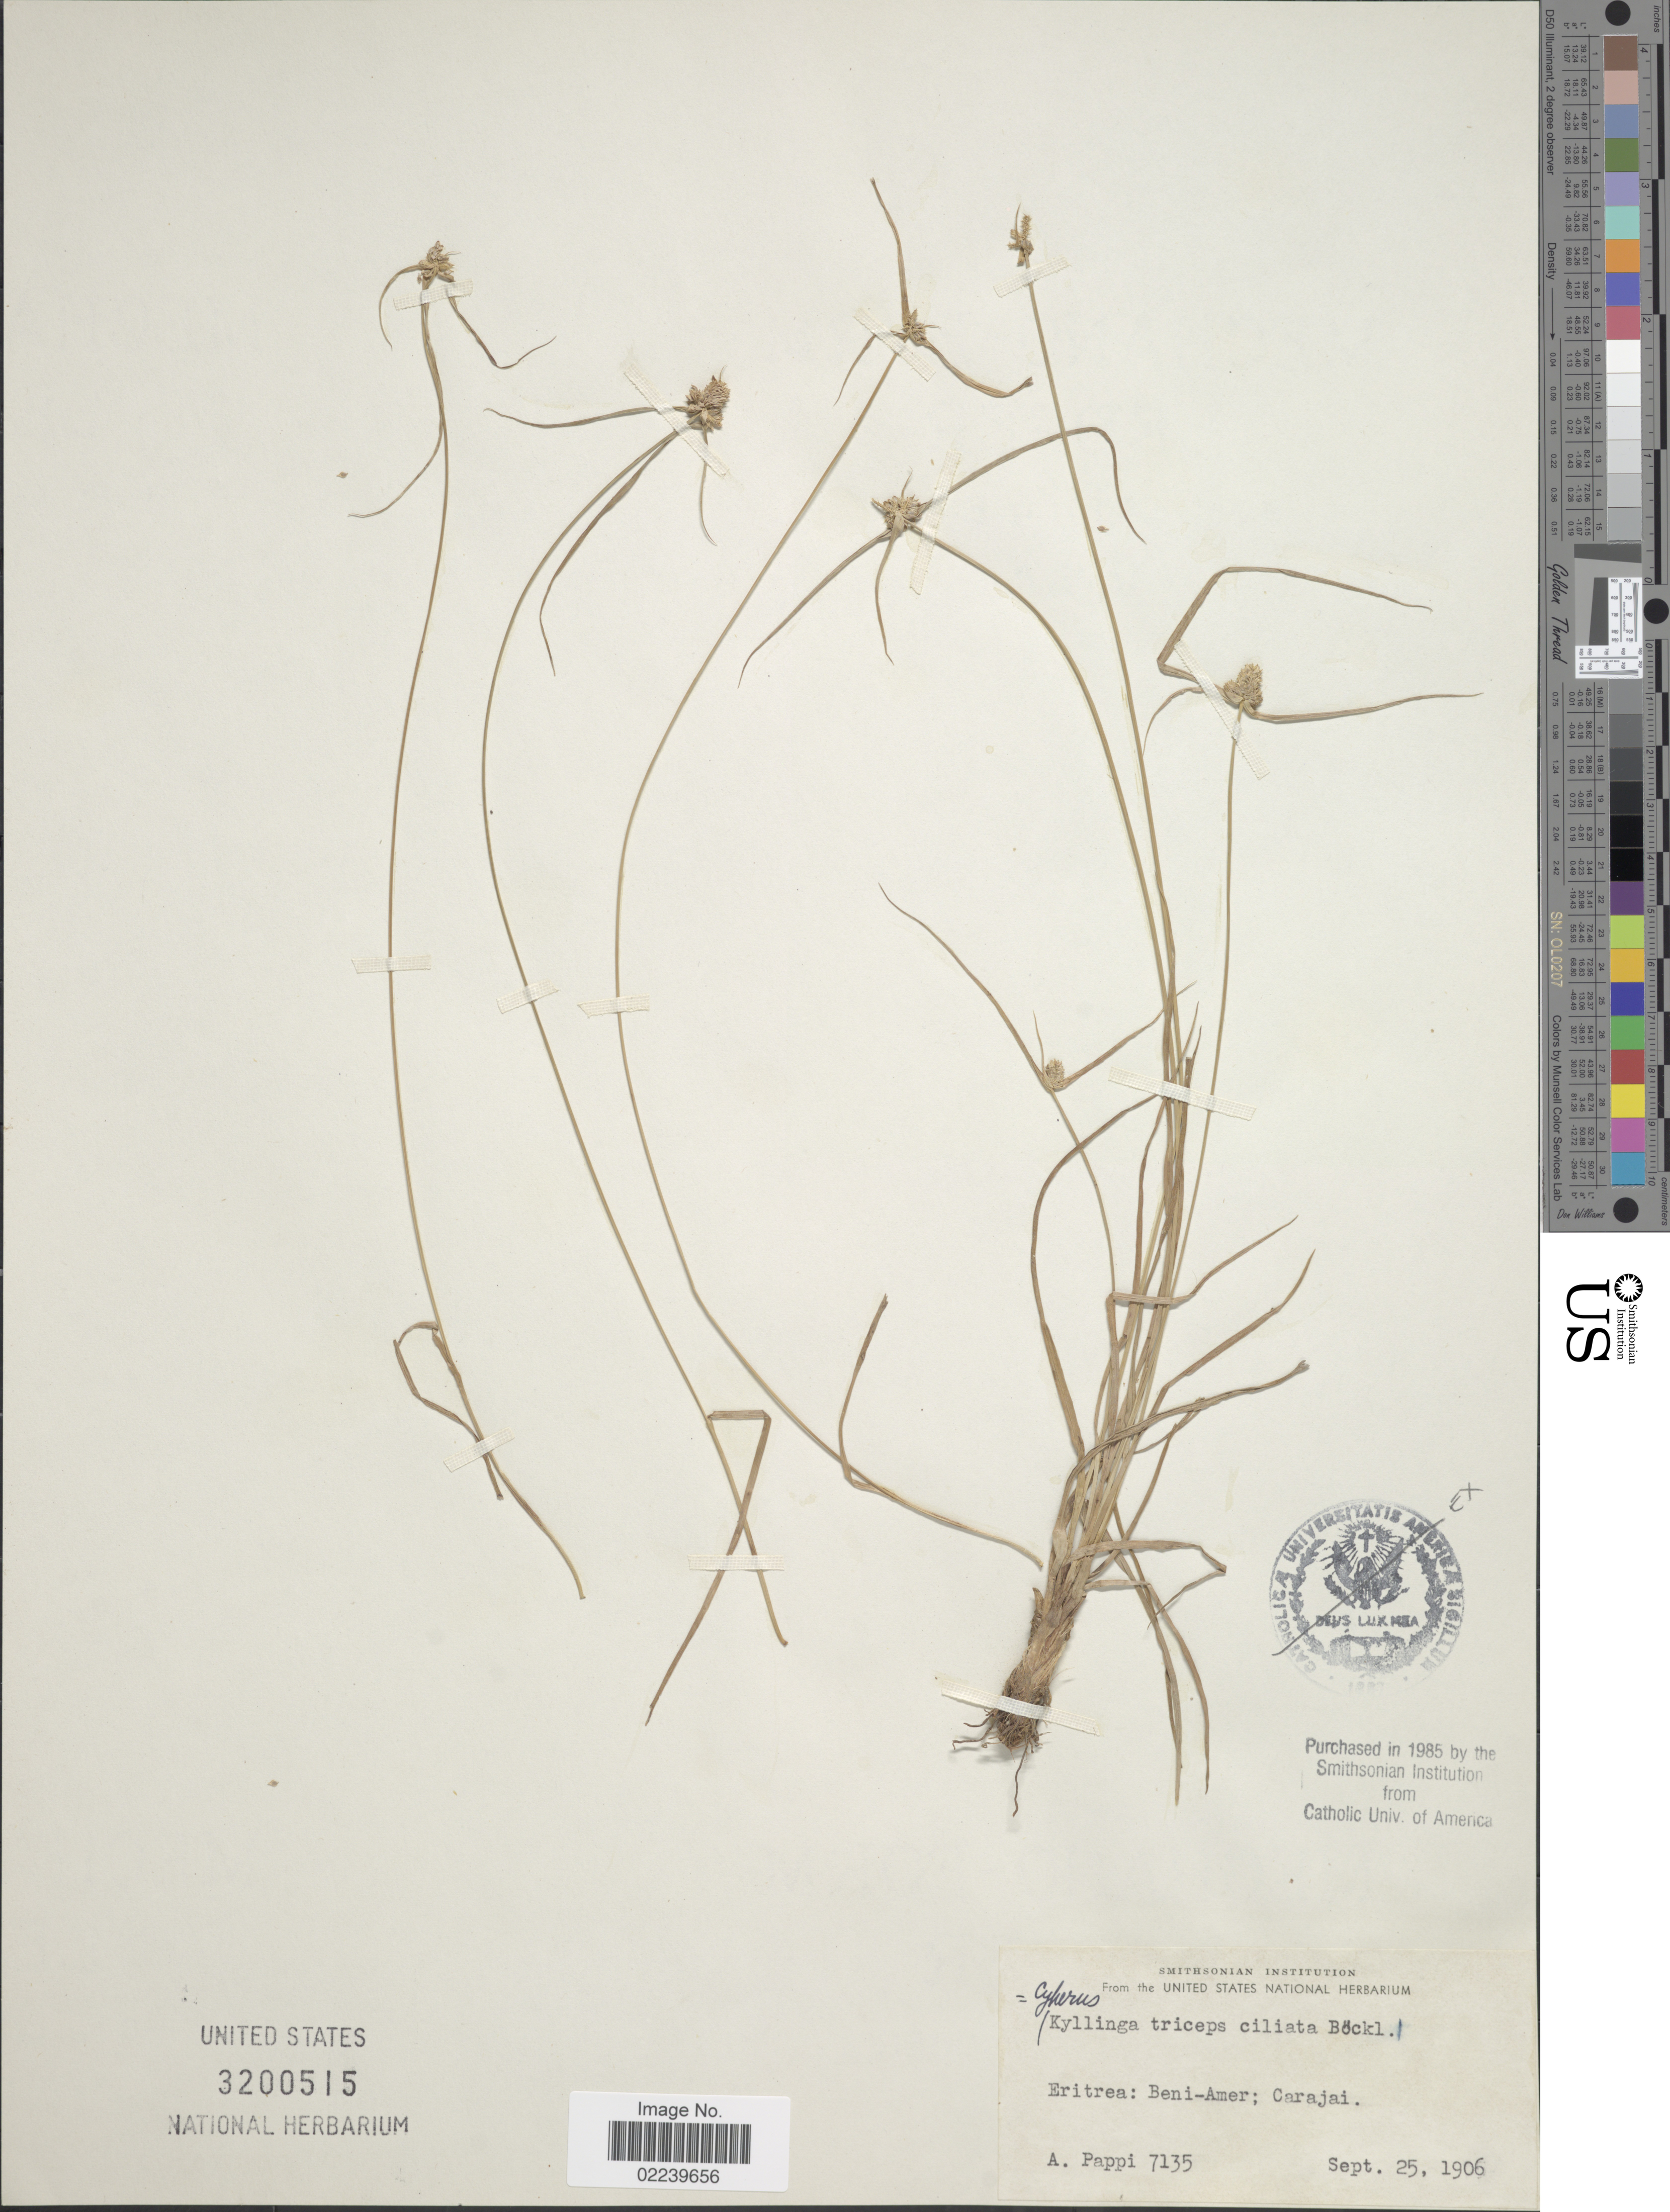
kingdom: Plantae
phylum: Tracheophyta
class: Liliopsida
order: Poales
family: Cyperaceae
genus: Cyperus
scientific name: Cyperus welwitschii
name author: (Ridl.)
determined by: Strong, M. T., (US), Smithsonian Institution - National Museum of Natural History (UNITED STATES)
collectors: A. Pappi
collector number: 7135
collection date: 1906-09-25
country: Eritrea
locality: Beni-Amer: Carajai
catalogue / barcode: US 3200515